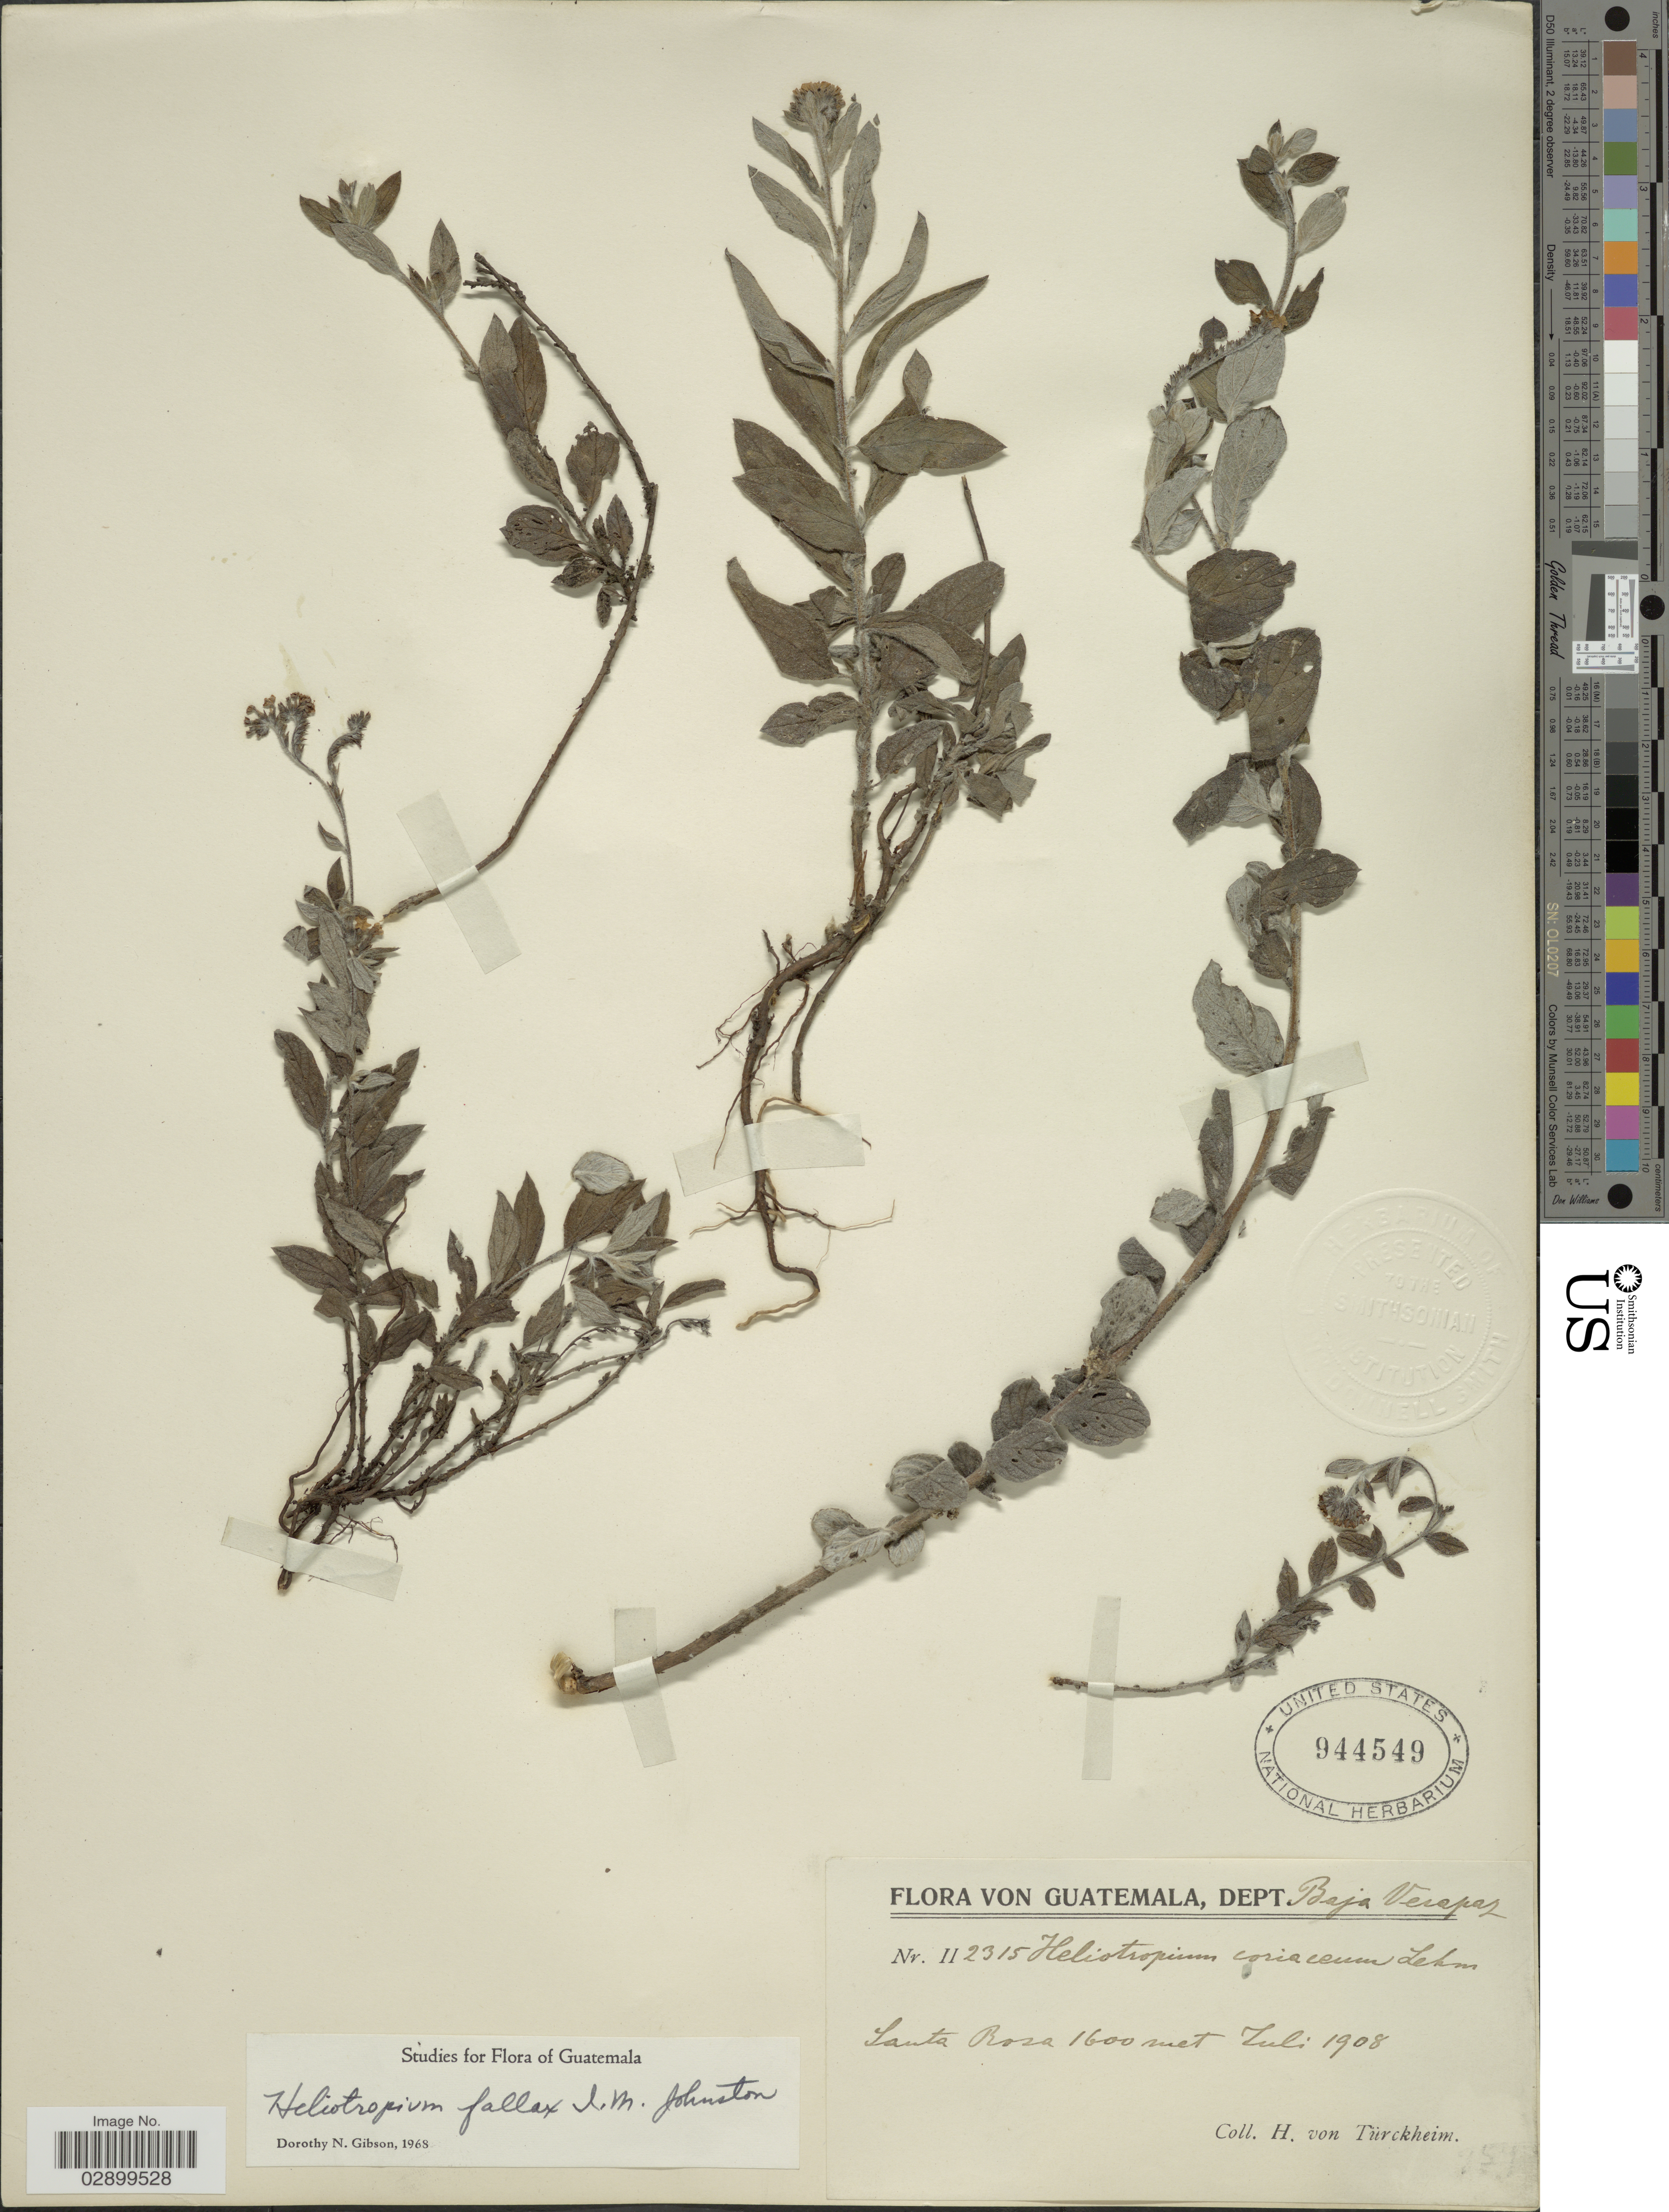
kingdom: Plantae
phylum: Tracheophyta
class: Magnoliopsida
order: Boraginales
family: Heliotropiaceae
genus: Heliotropium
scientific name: Heliotropium fallax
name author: I.M. Johnst.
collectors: H. von Türckheim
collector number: II2315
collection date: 1908-07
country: Guatemala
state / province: Baja Verapaz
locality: Dept. Baja Verapaz. Santa Rosa.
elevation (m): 1600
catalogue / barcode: US 944549